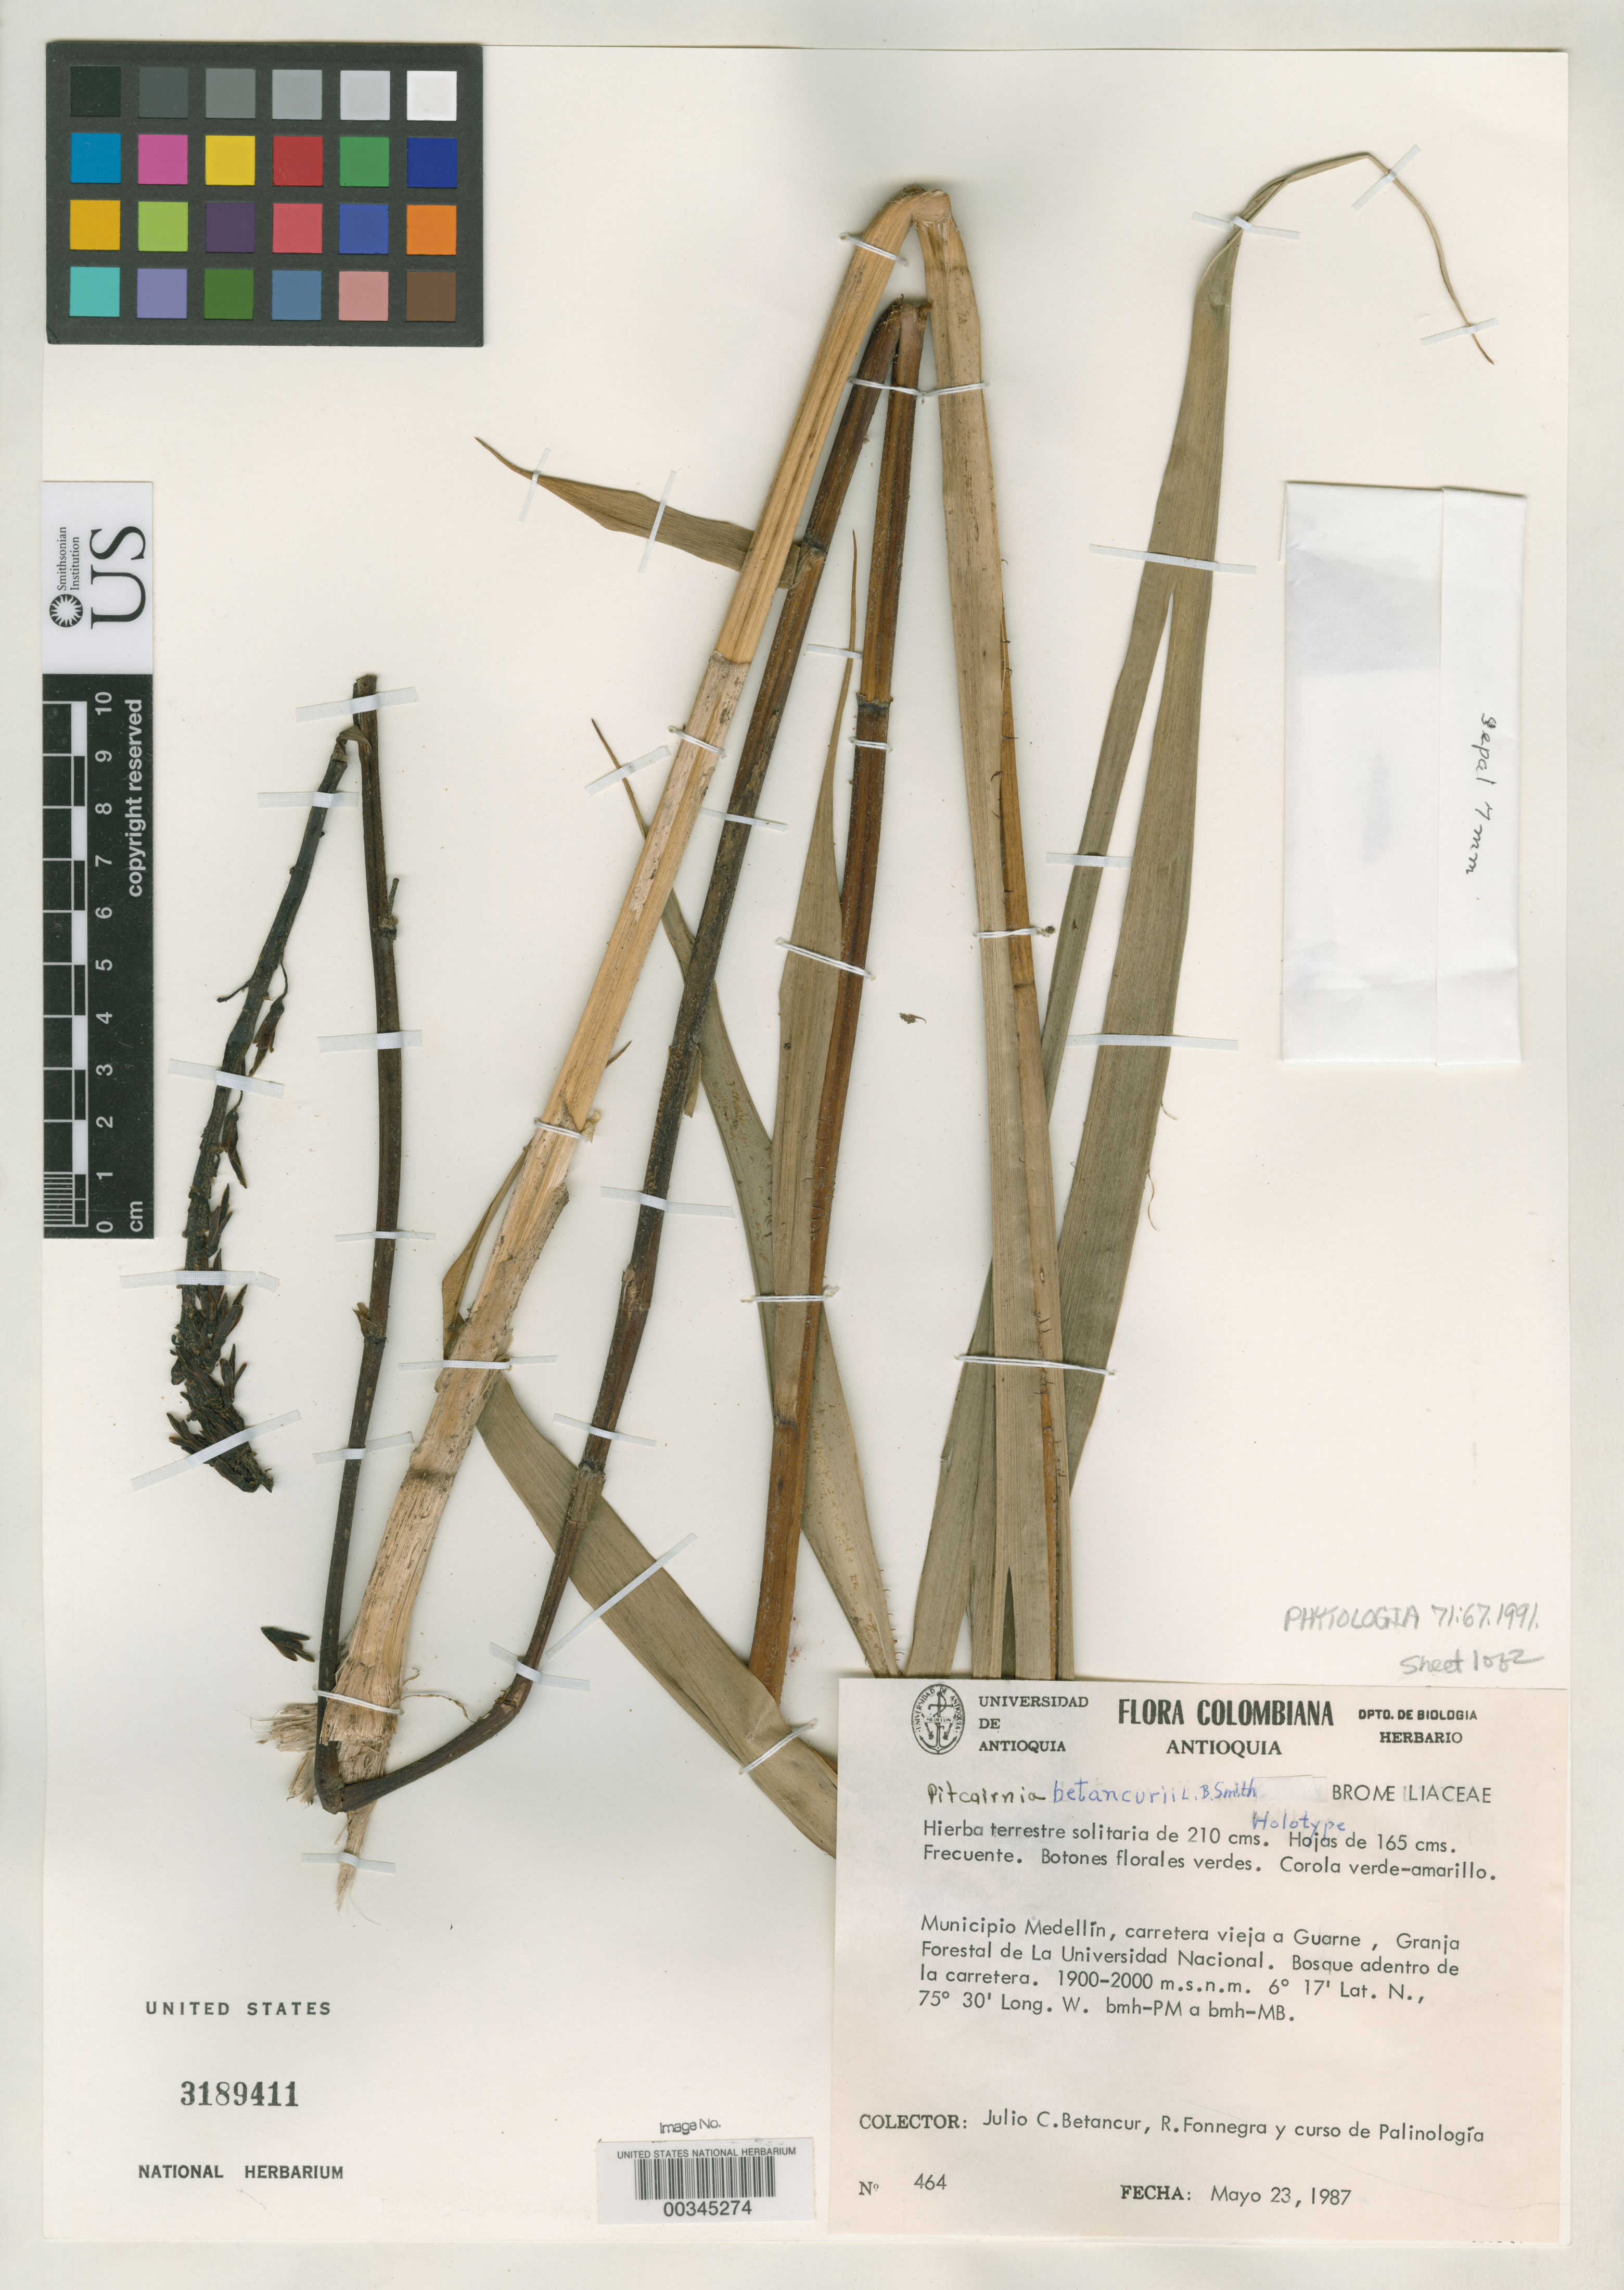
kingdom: Plantae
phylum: Tracheophyta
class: Liliopsida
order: Poales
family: Bromeliaceae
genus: Pitcairnia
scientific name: Pitcairnia betancurii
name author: L.B. Sm.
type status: Holotype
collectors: J. C. Betancur & R. Fonnegra G.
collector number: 464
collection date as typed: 23 May 1987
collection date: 1987-05-23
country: Colombia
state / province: Antioquia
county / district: Medellín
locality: Old road to Guarne, Forest Reserve of Universidad Nacional, woods along road.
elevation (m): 1900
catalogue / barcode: US 3189411